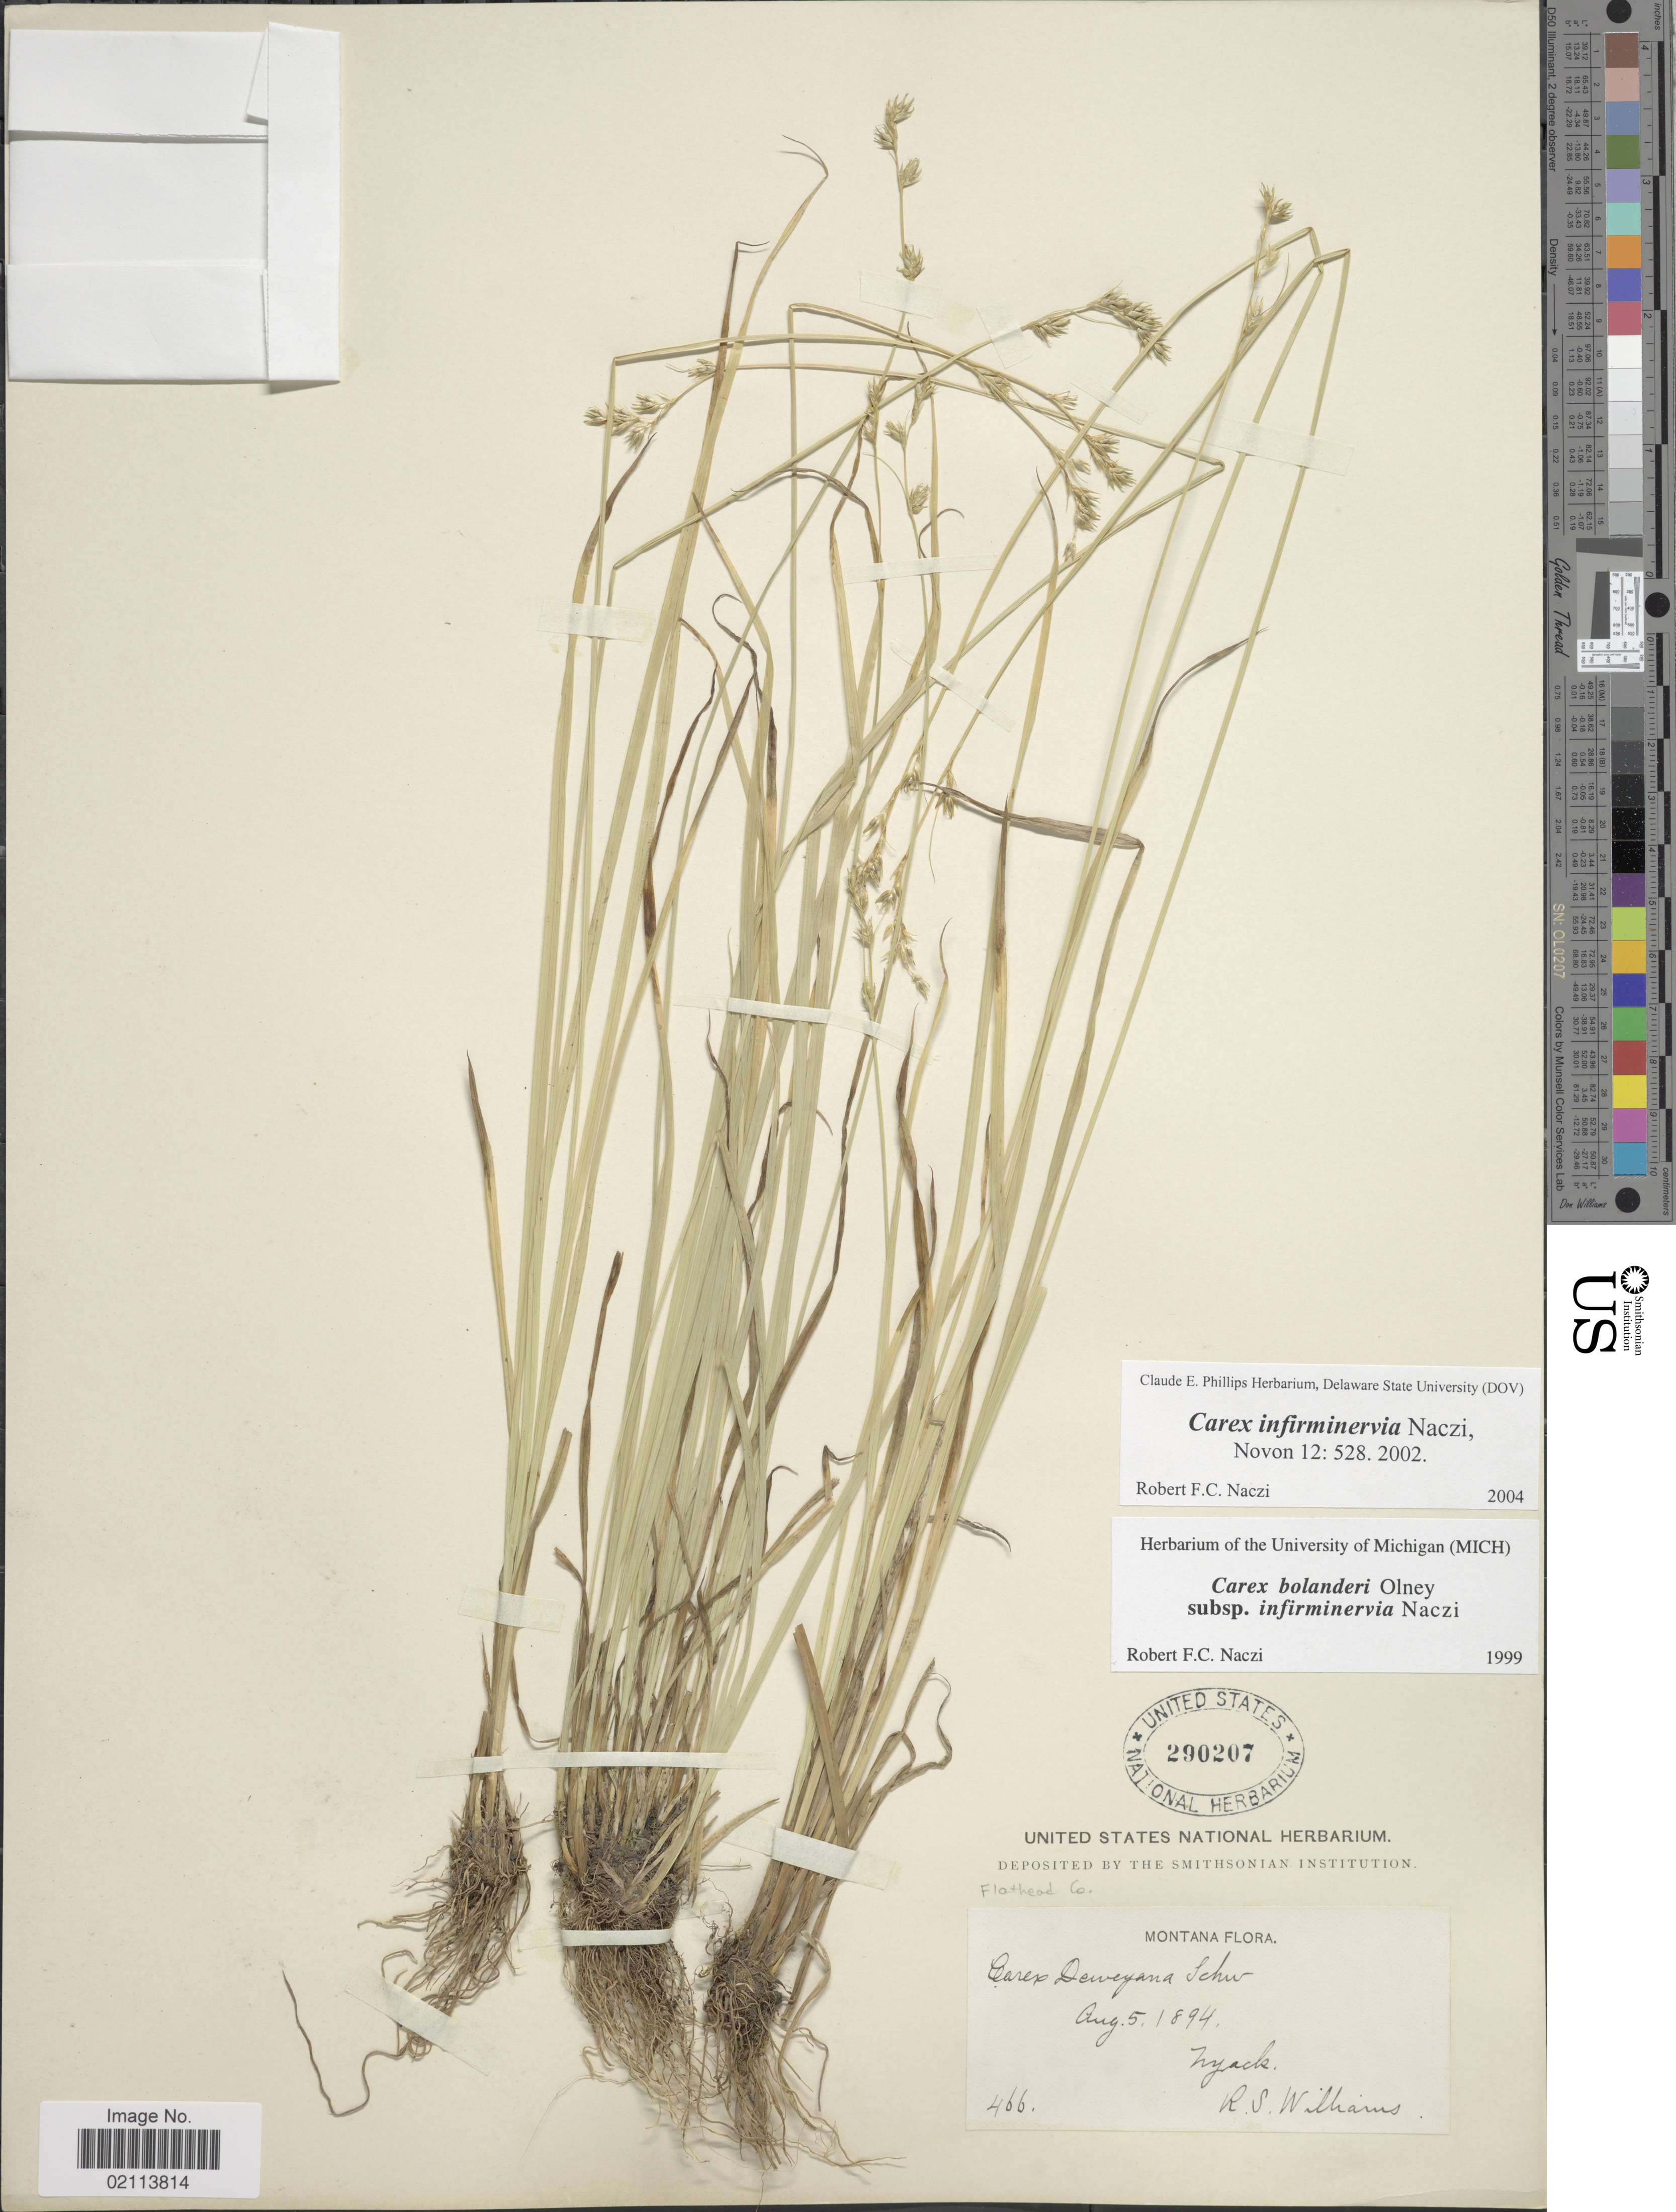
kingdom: Plantae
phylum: Tracheophyta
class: Liliopsida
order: Poales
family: Cyperaceae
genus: Carex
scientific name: Carex infirminervia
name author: Naczi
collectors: R. S. Williams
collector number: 466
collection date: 1894-08-05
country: United States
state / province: Montana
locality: Nyack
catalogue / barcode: US 290207